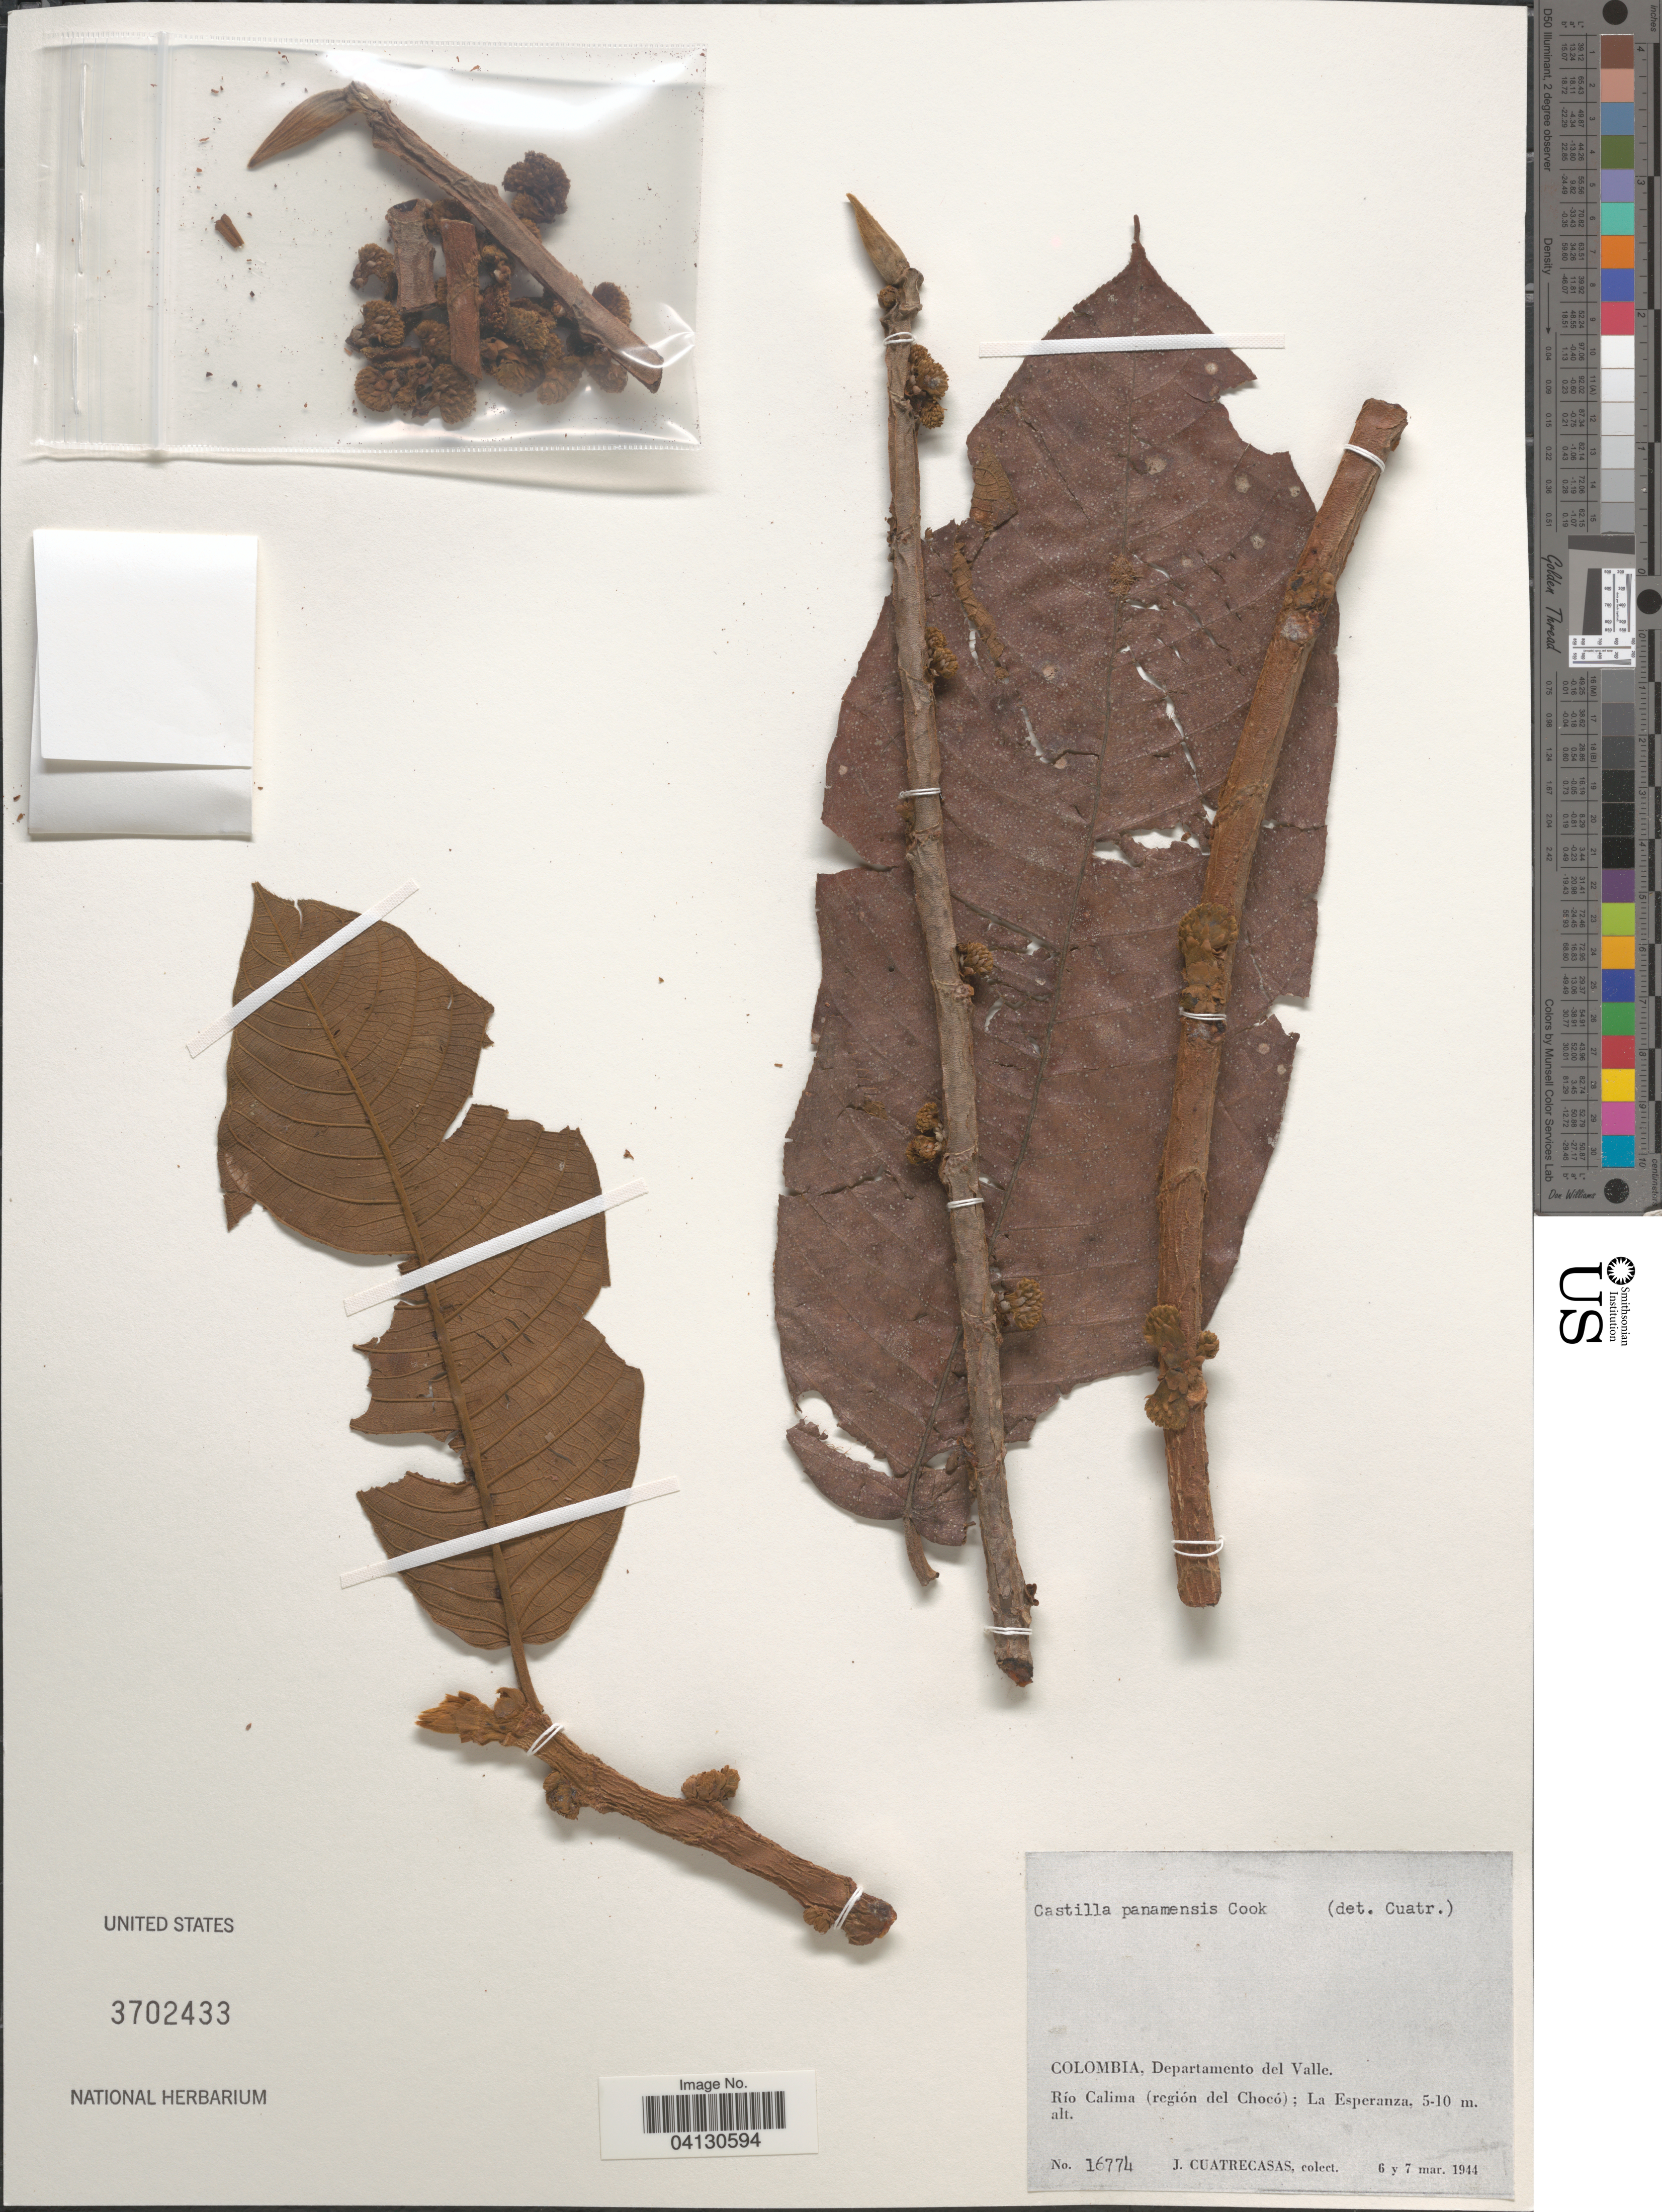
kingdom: Plantae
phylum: Tracheophyta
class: Magnoliopsida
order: Rosales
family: Moraceae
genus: Castilla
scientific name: Castilla panamensis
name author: O.F. Cook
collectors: J. Cuatrecasas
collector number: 16774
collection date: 1944-03-06/1944-03-07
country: Colombia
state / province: Valle del Cauca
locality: Departamento del Valle. Río Calima (región del Chocó); La Esperanza.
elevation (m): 5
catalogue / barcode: US 3702433